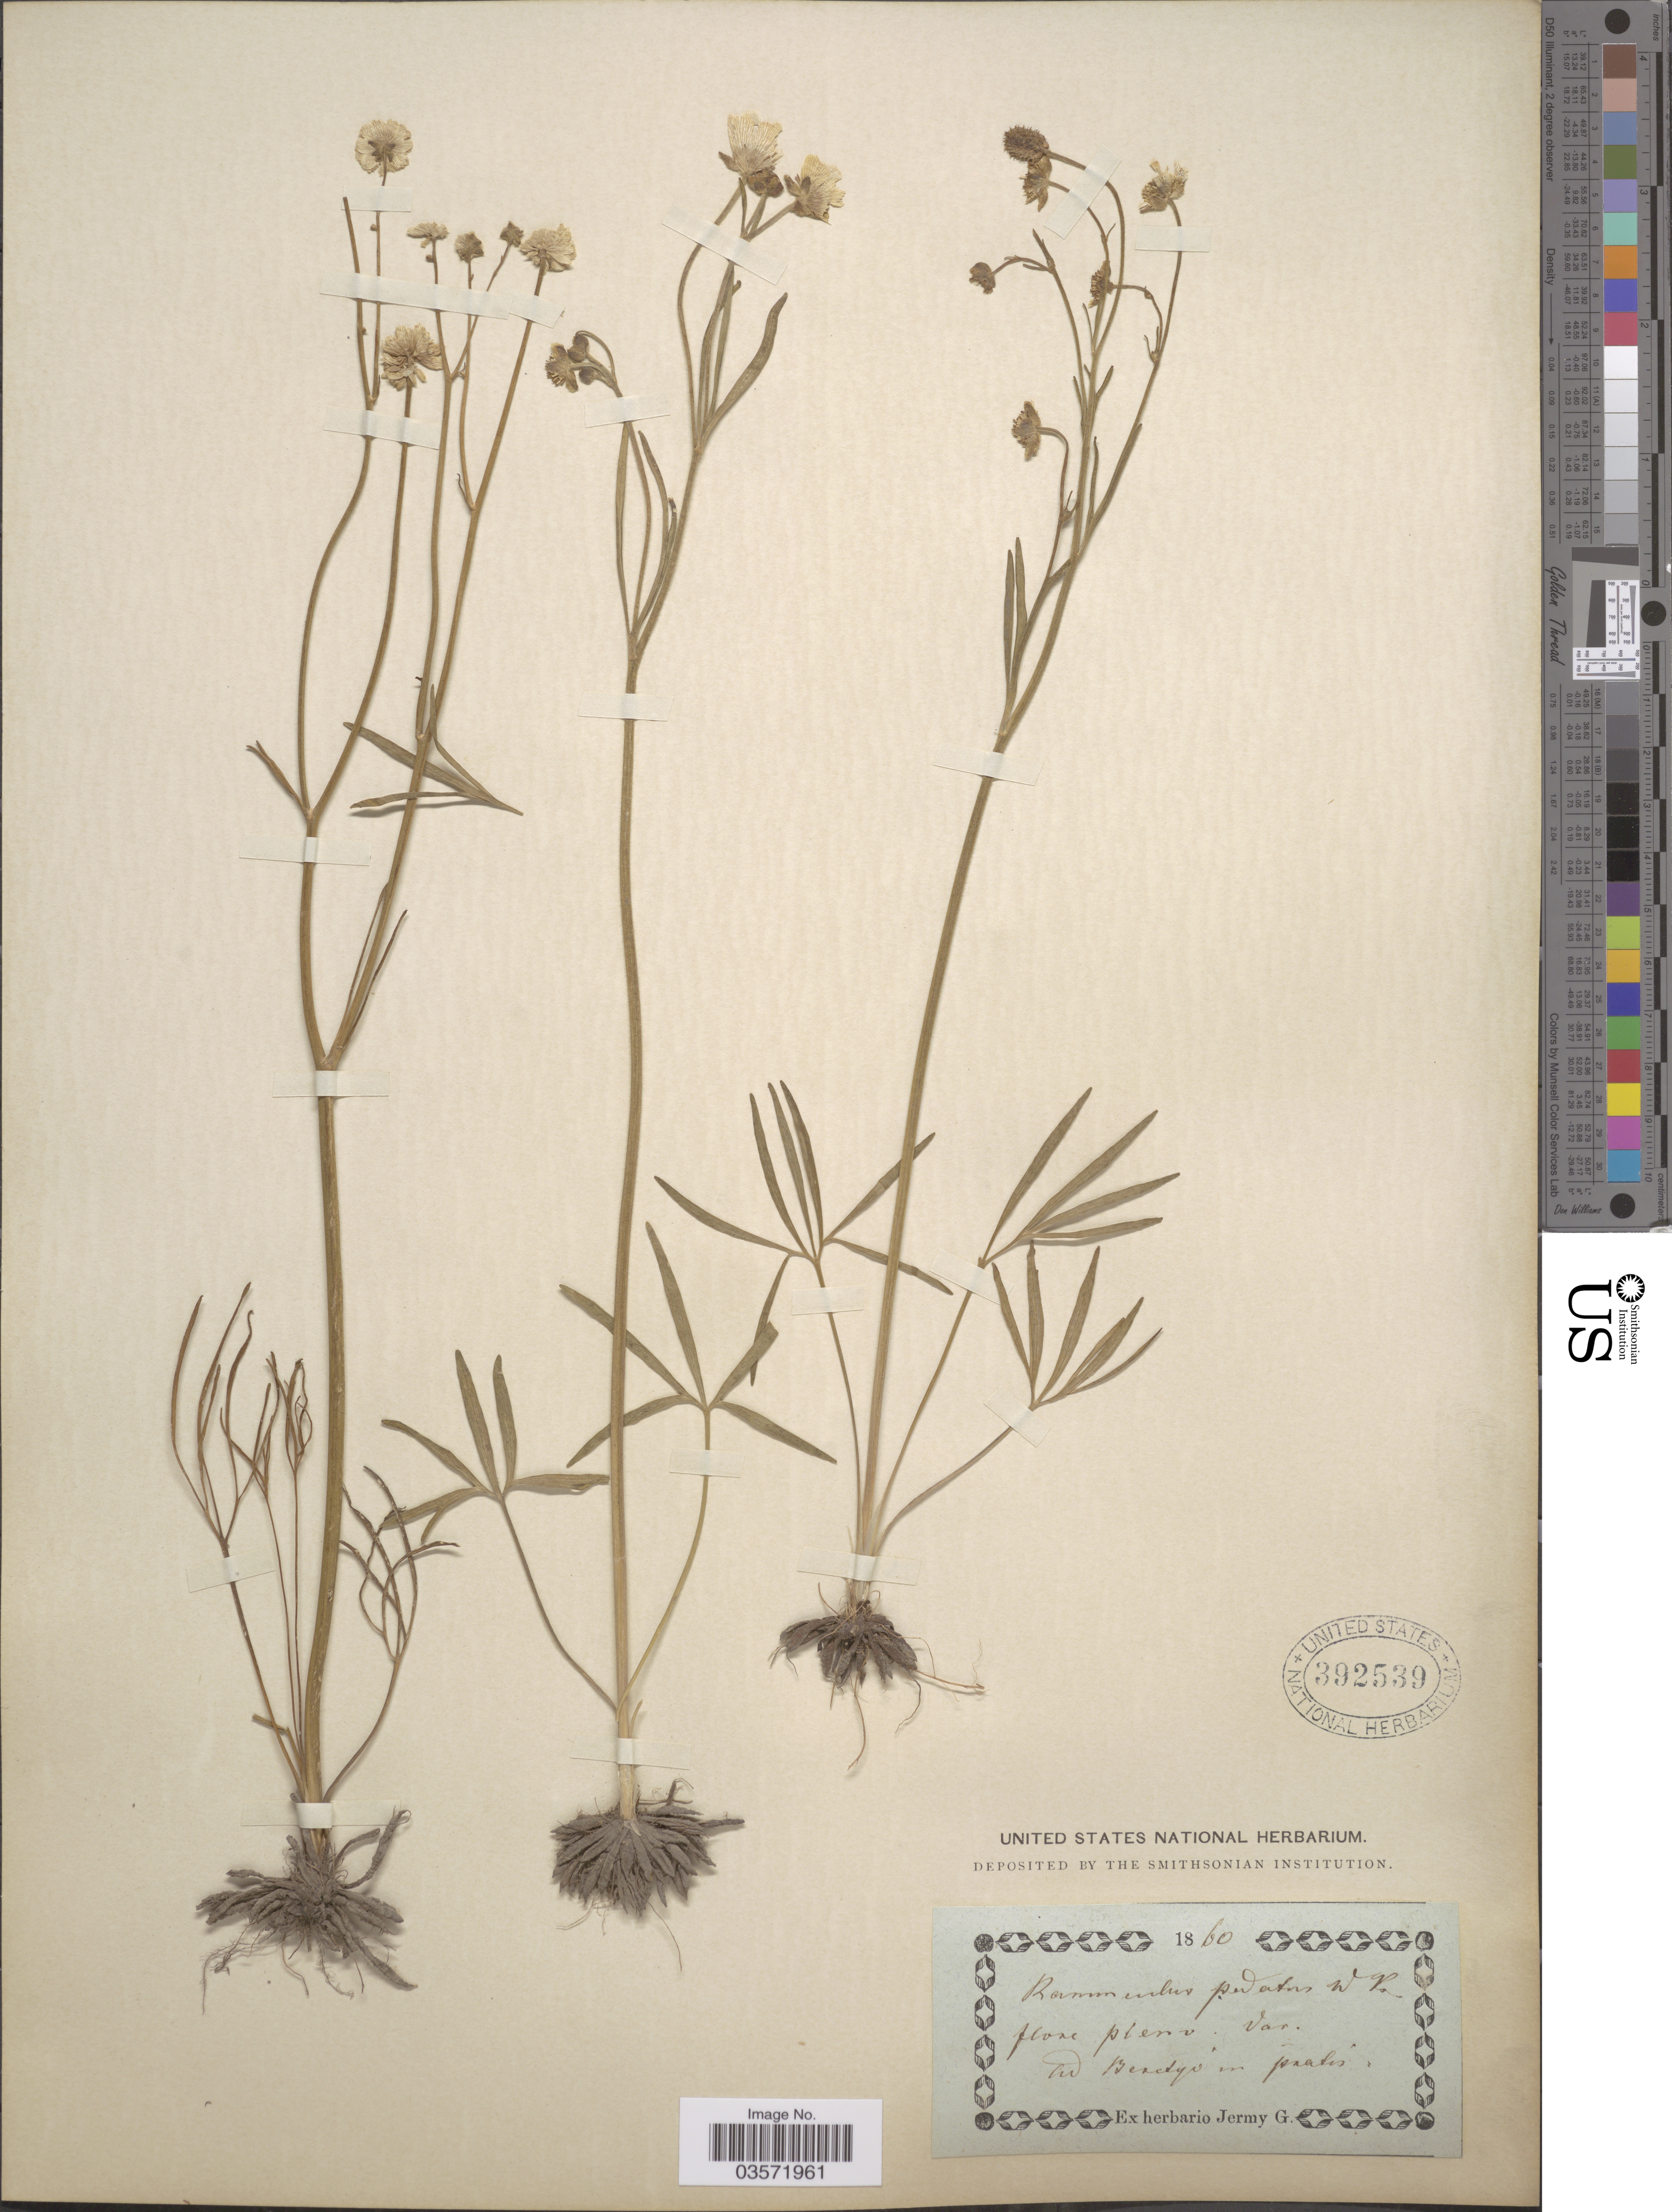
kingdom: Plantae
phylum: Tracheophyta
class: Magnoliopsida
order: Ranunculales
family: Ranunculaceae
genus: Ranunculus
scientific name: Ranunculus pedatus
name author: Waldst. & Kit.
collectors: ex herb. G. Jermy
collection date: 1860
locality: In Berdyo [interpreted] in pratis.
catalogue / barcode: US 392539